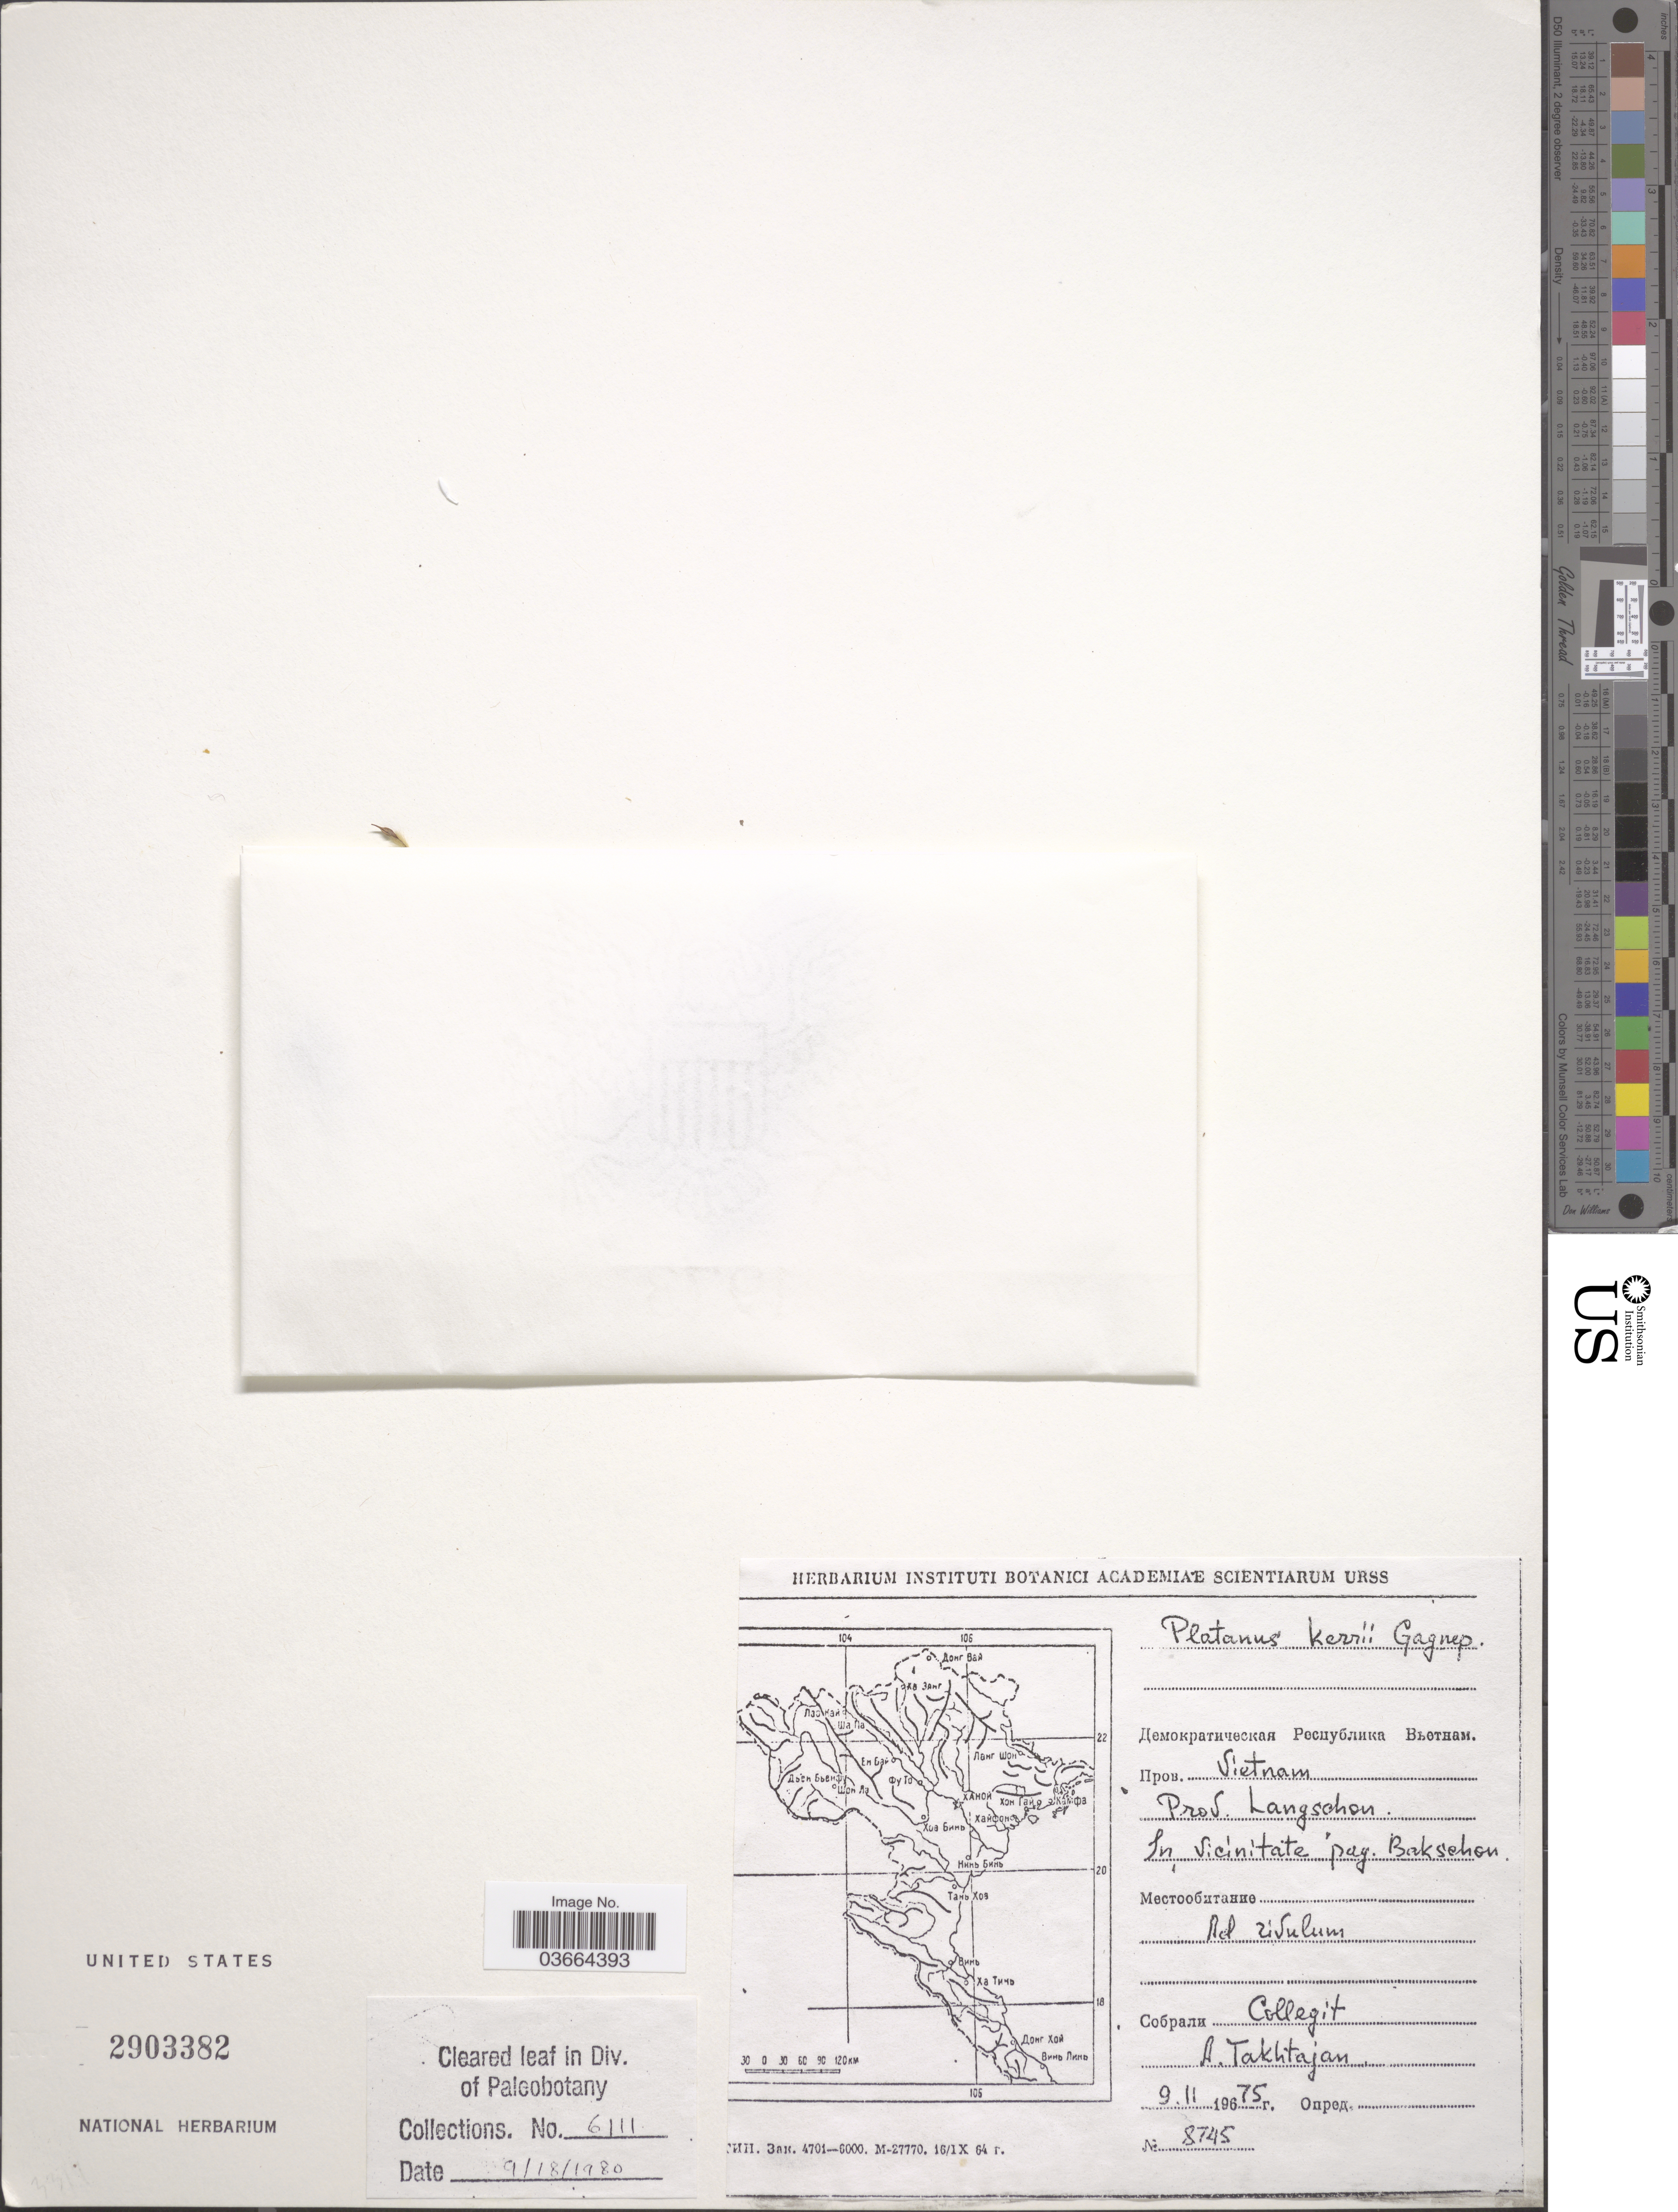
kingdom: Plantae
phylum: Tracheophyta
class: Magnoliopsida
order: Proteales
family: Platanaceae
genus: Platanus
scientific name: Platanus kerrii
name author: Gagnep.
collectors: A. L. Takhtajan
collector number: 8745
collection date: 1975-11-09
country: Vietnam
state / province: Lang Son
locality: Prov. Langschon. In vicinitate pag. Bakschon.*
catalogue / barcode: US 2903382